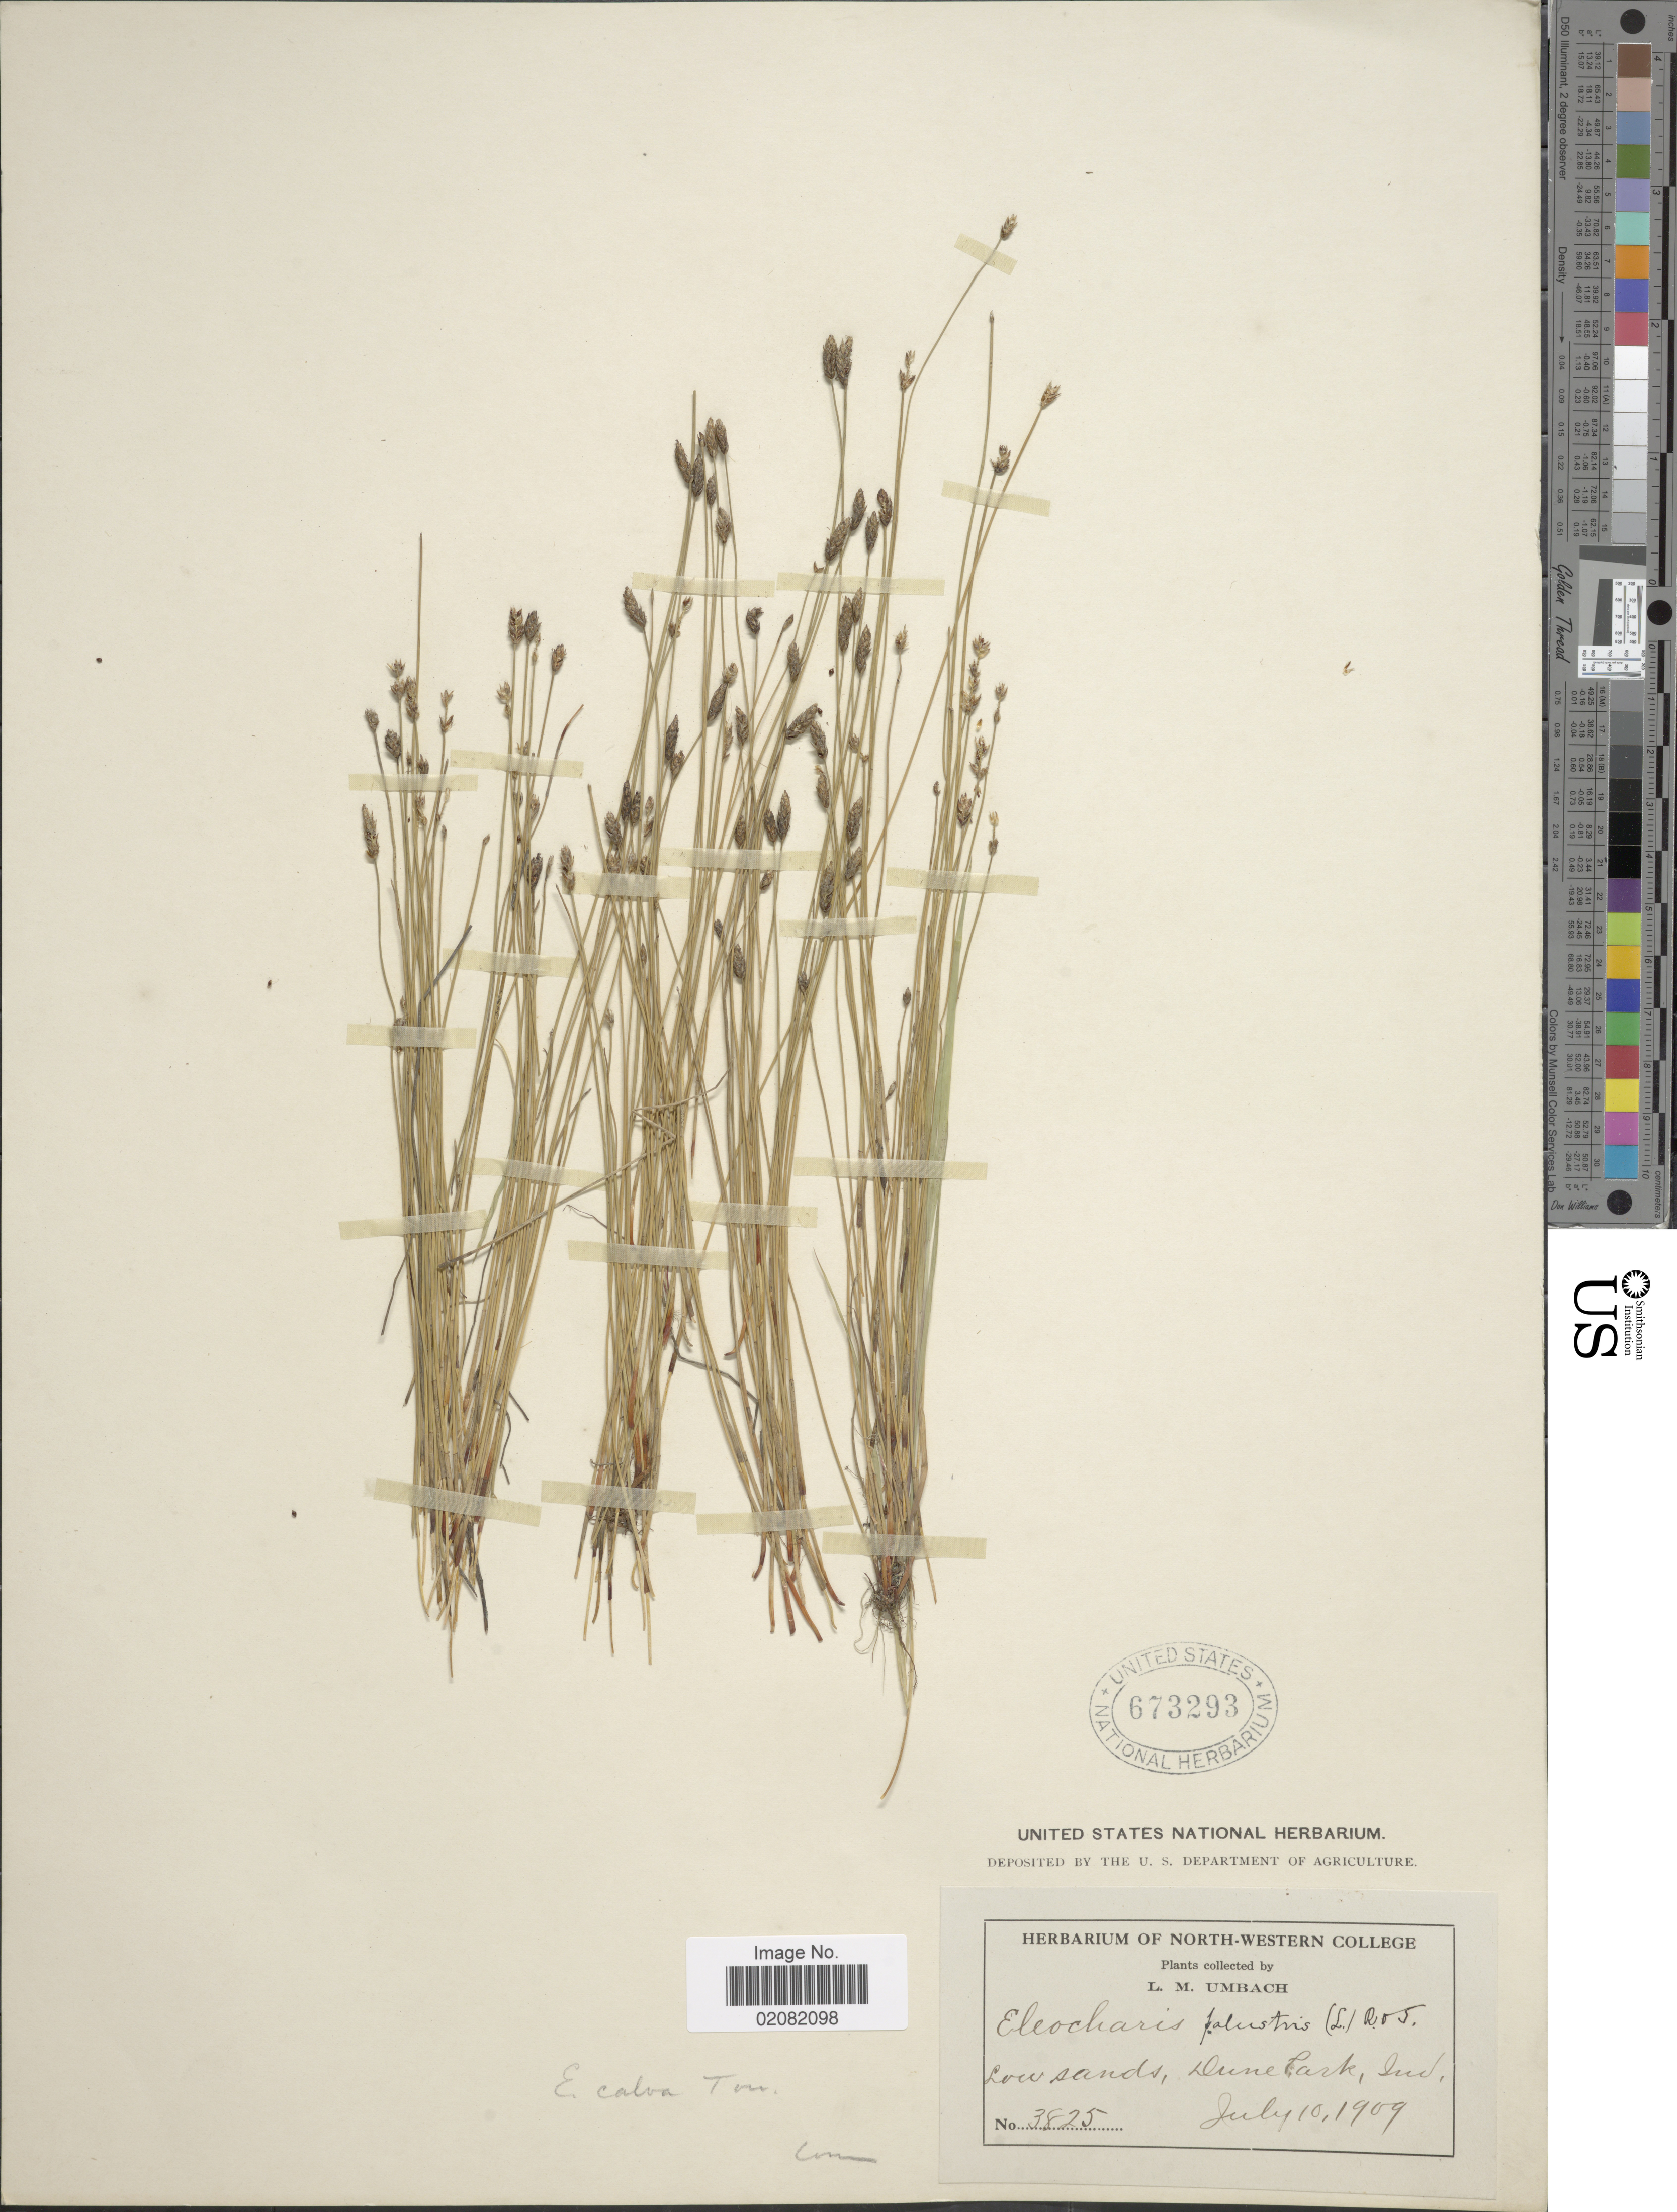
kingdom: Plantae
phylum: Tracheophyta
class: Liliopsida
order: Poales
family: Cyperaceae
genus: Eleocharis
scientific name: Eleocharis erythropoda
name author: Steud.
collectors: L. M. Umbach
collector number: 3825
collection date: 1909-07-10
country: United States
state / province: Indiana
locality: Low sands, Dune Park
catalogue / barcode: US 673293